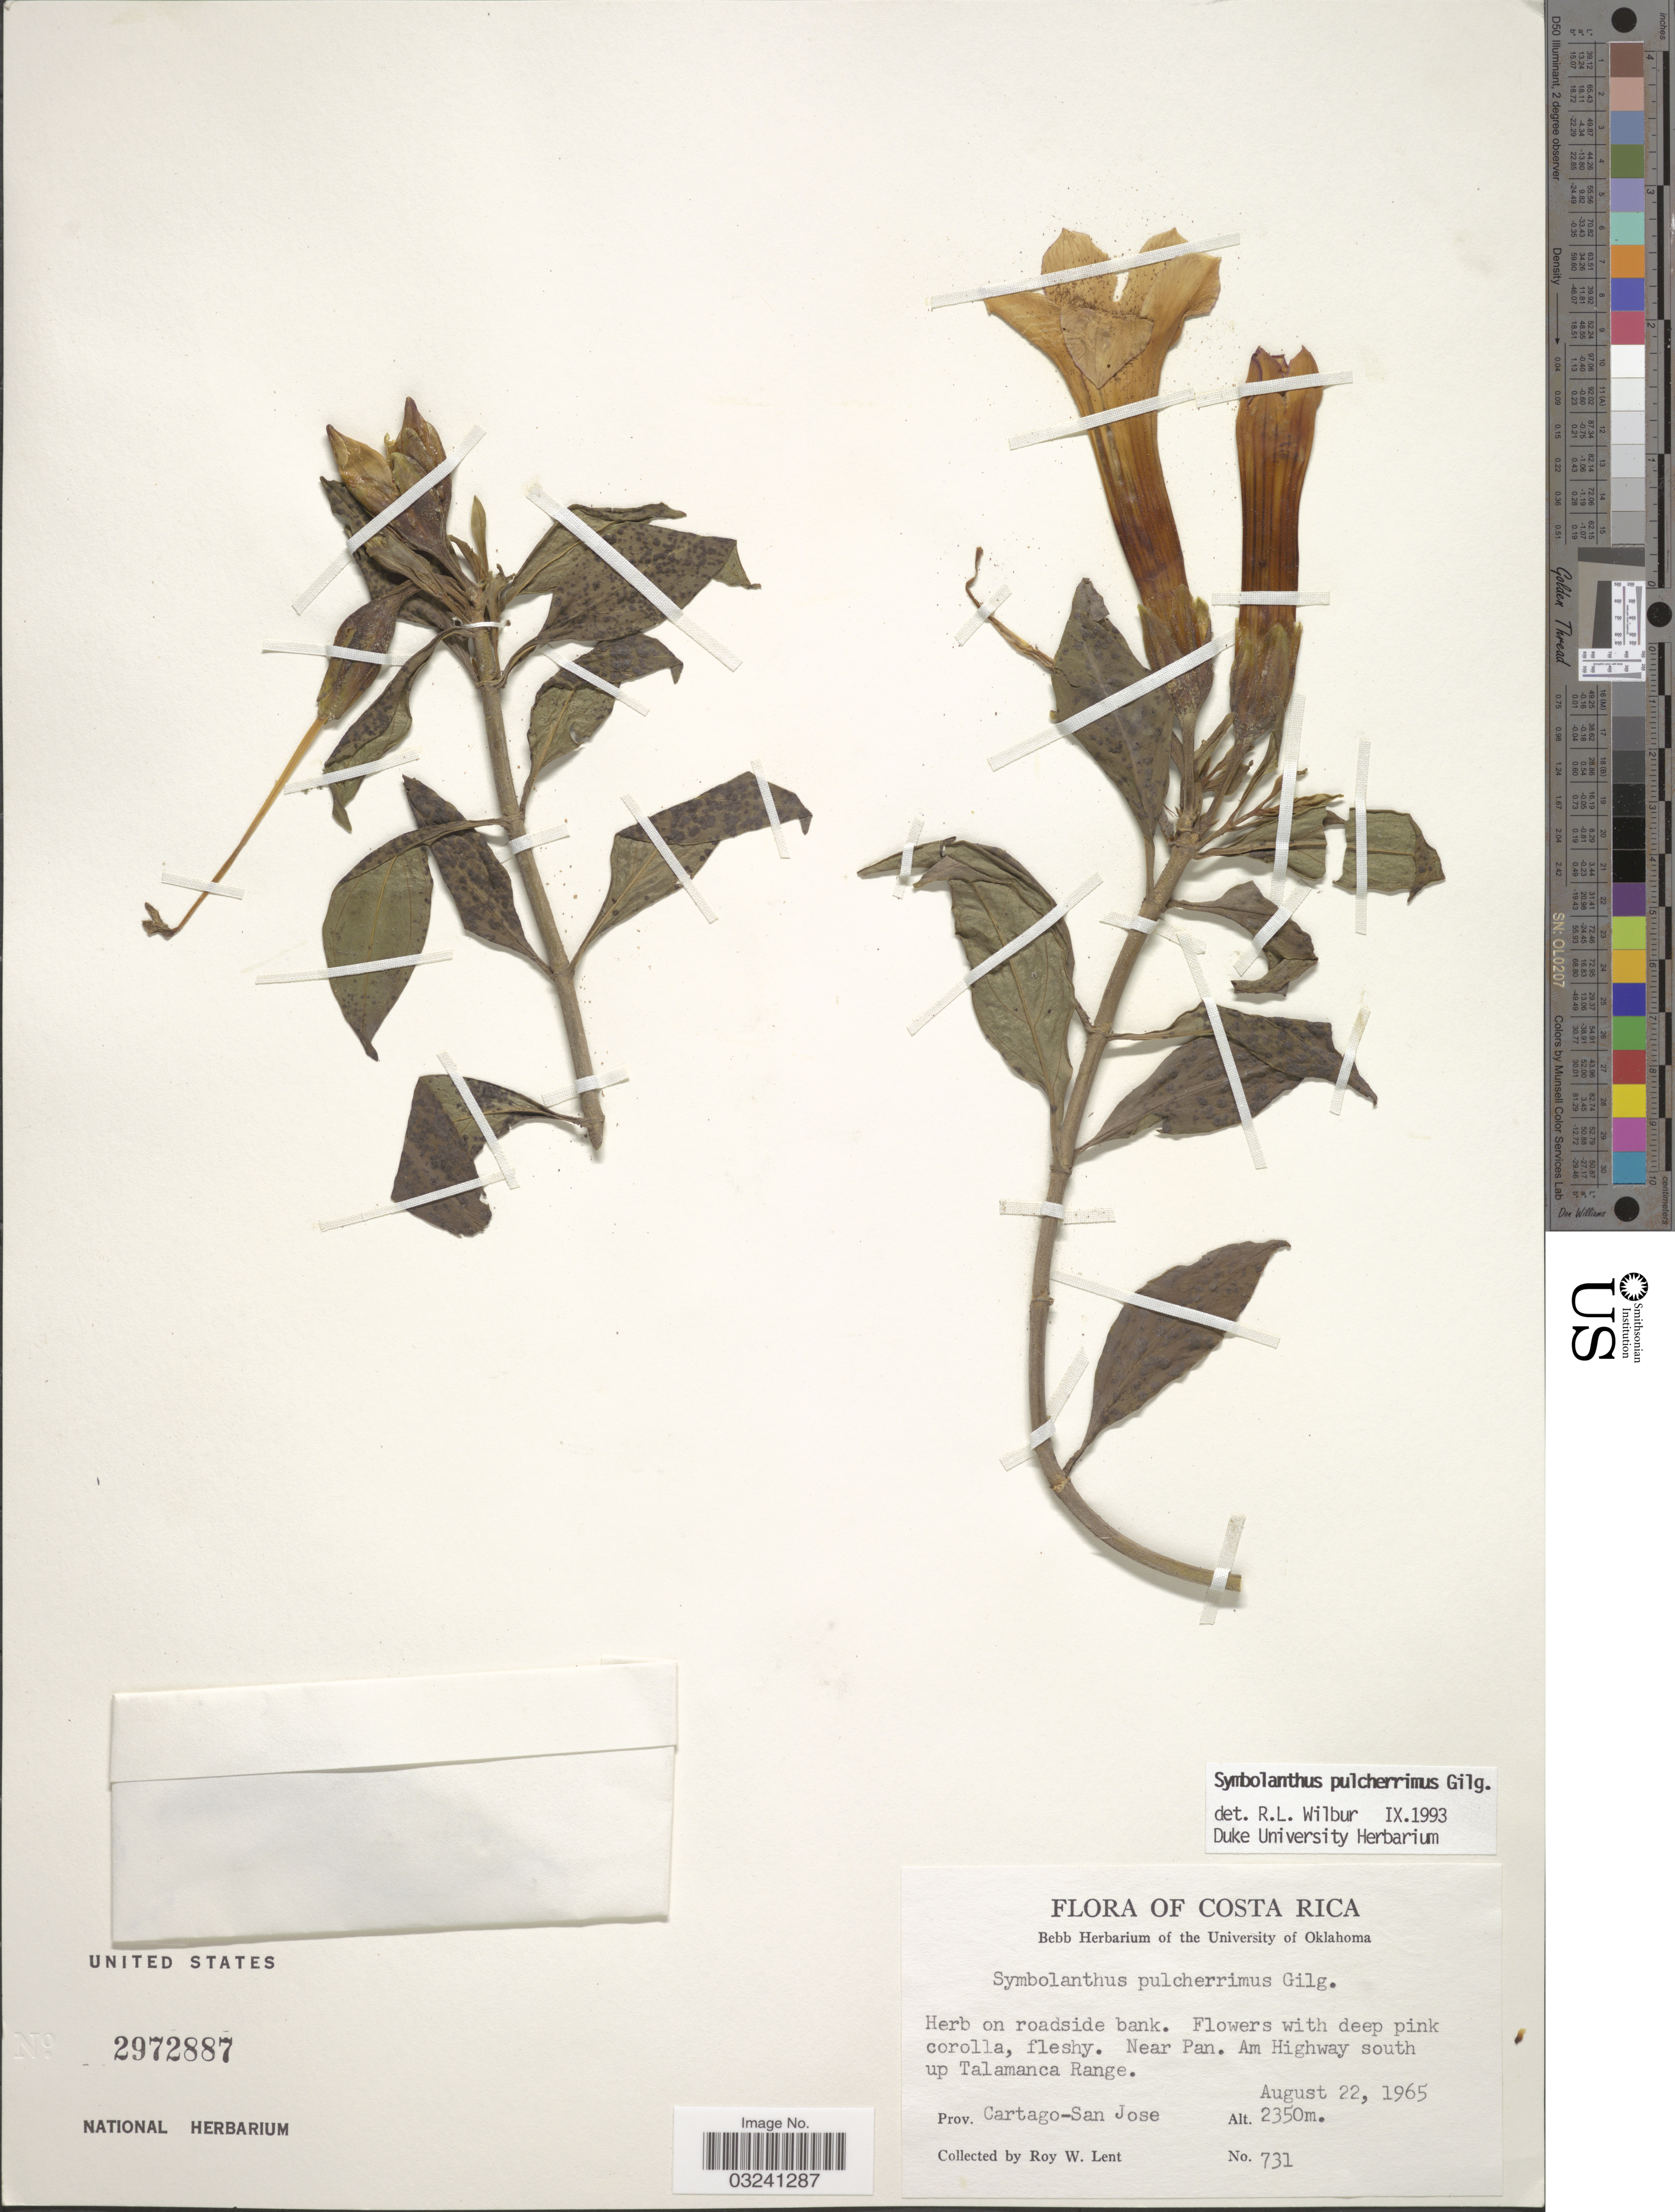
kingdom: Plantae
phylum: Tracheophyta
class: Magnoliopsida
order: Gentianales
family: Gentianaceae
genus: Symbolanthus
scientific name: Symbolanthus pulcherrimus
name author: Gilg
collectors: R. W. Lent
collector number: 731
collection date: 1965-08-22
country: Costa Rica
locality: Near Pan. Am Highway south up Talamanca Range. Prov. Cartago-San Jose.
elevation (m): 2350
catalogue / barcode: US 2972887